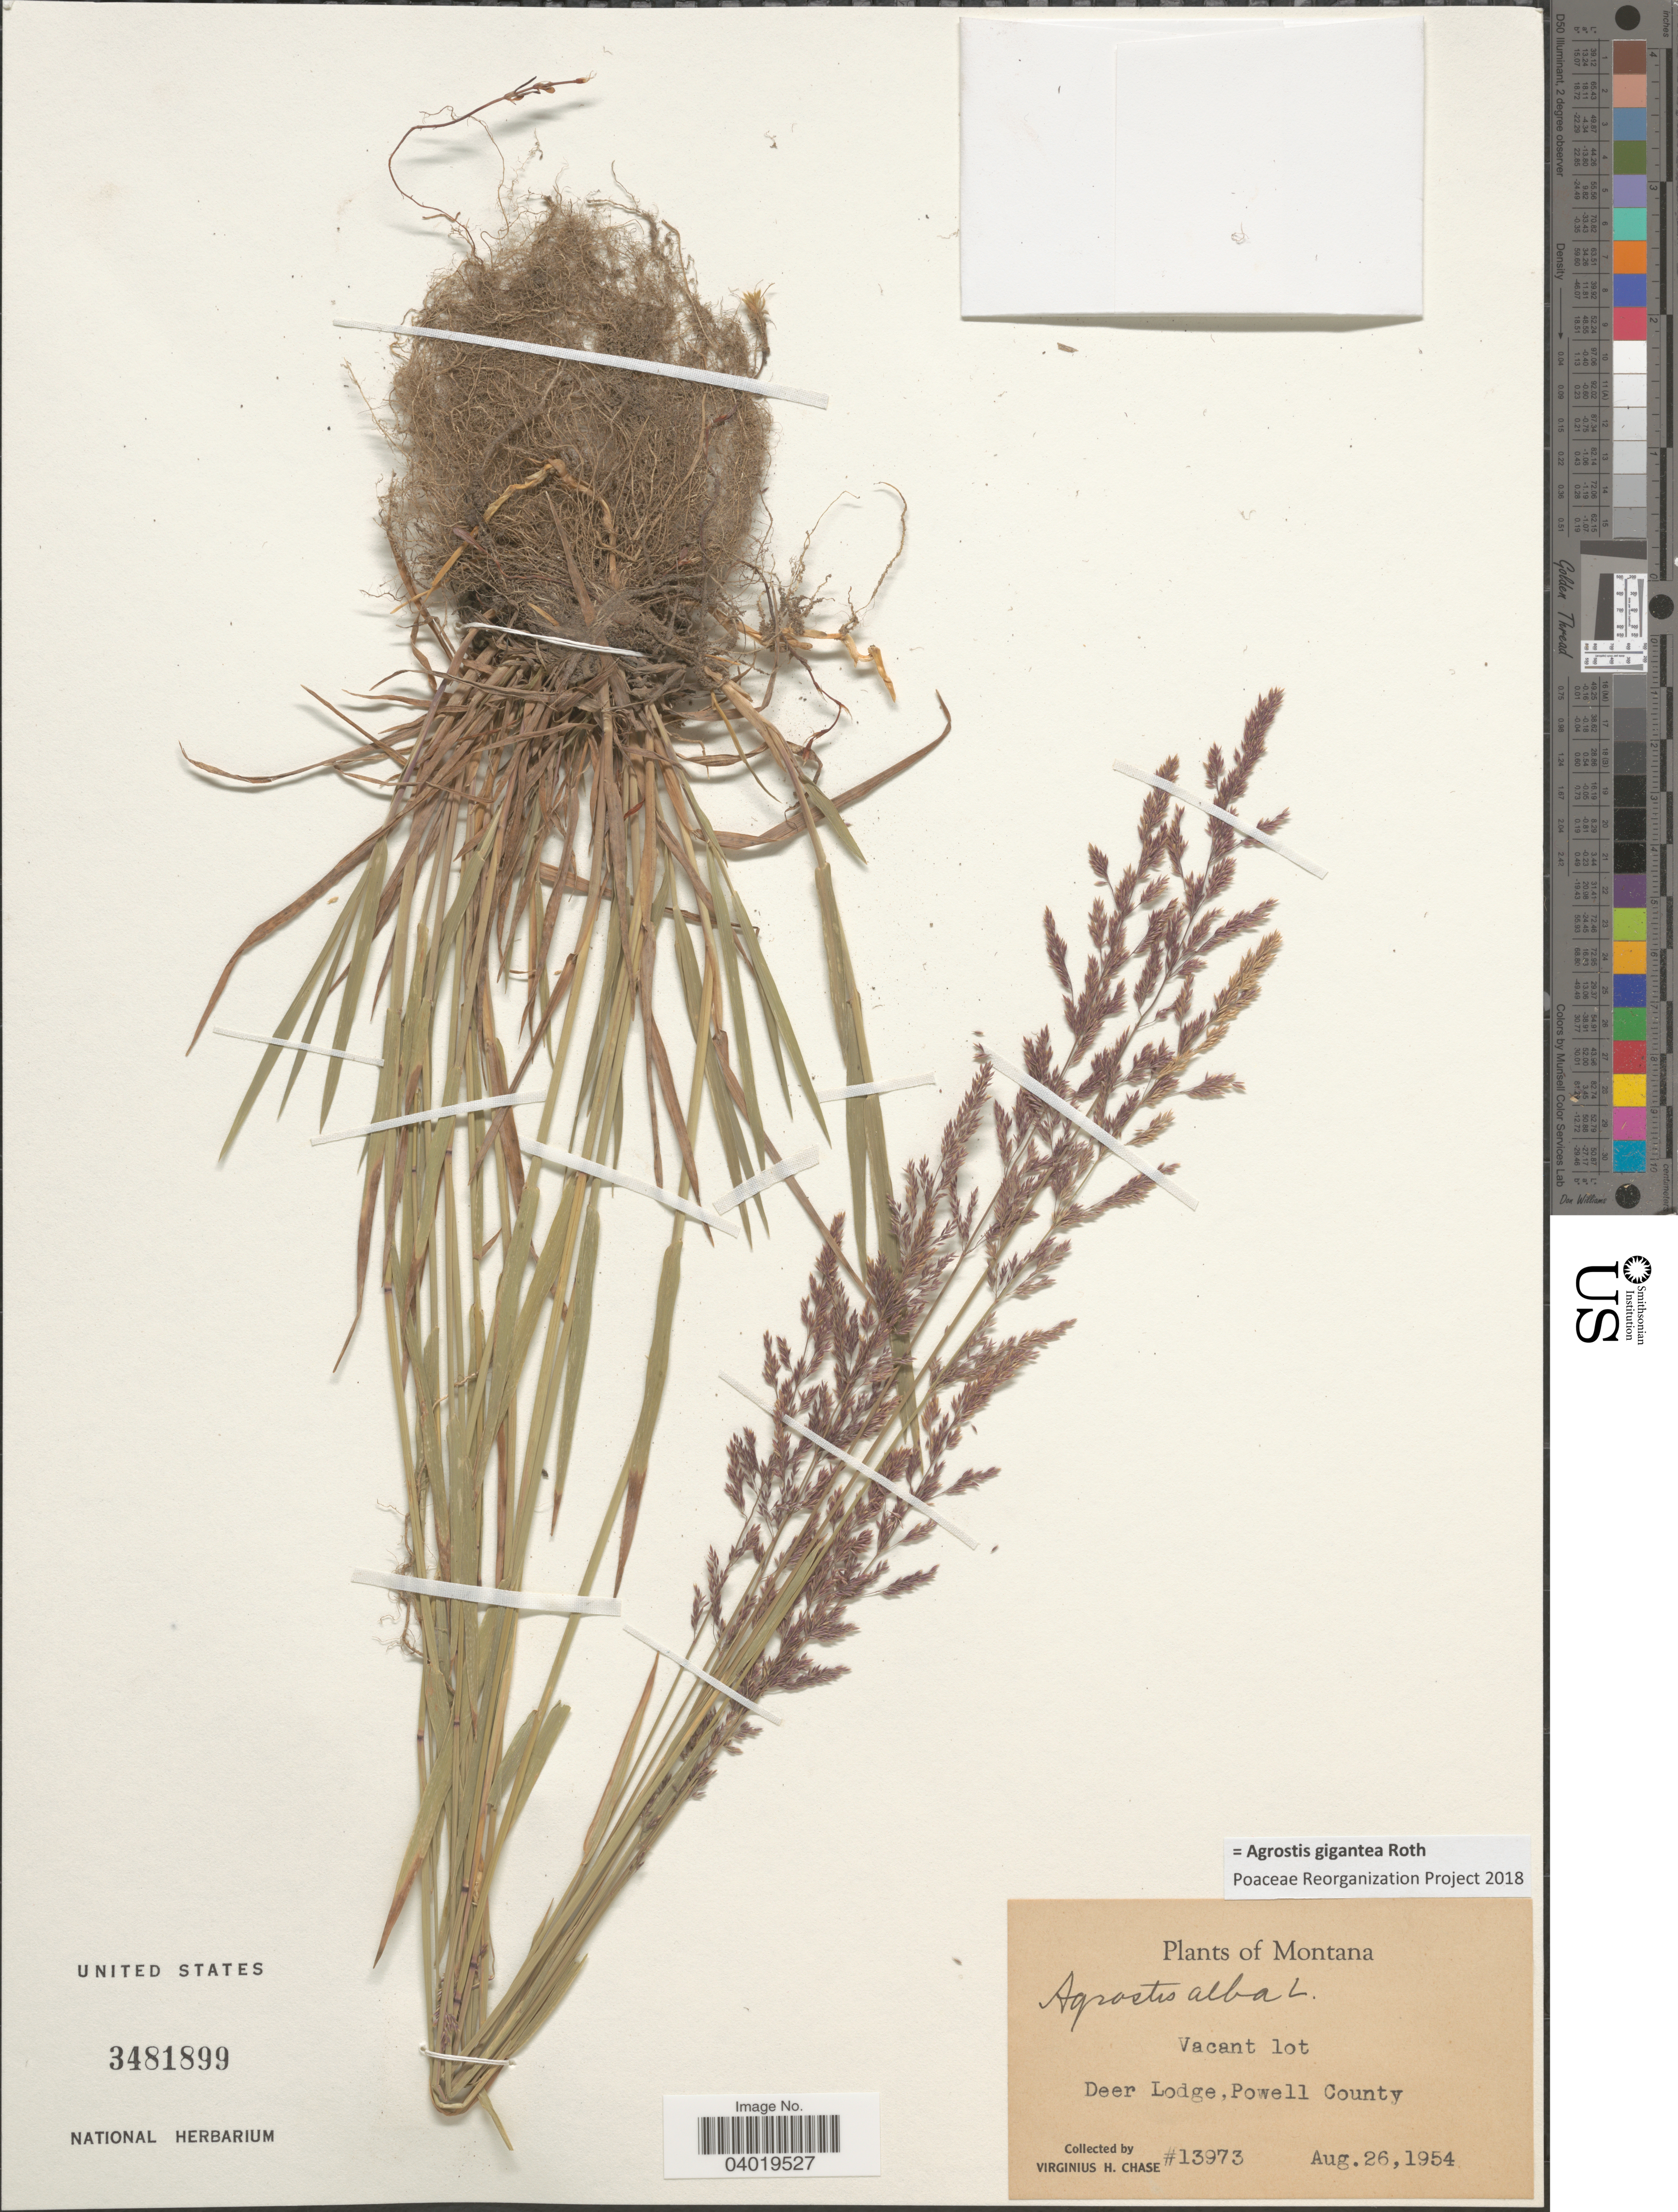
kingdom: Plantae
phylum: Tracheophyta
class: Liliopsida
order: Poales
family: Poaceae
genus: Agrostis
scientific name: Agrostis gigantea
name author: Roth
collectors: V. H. Chase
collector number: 13973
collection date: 1954-08-26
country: United States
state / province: Montana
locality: Vacant lot. Deer Lodge, Powell County.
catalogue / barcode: US 3481899